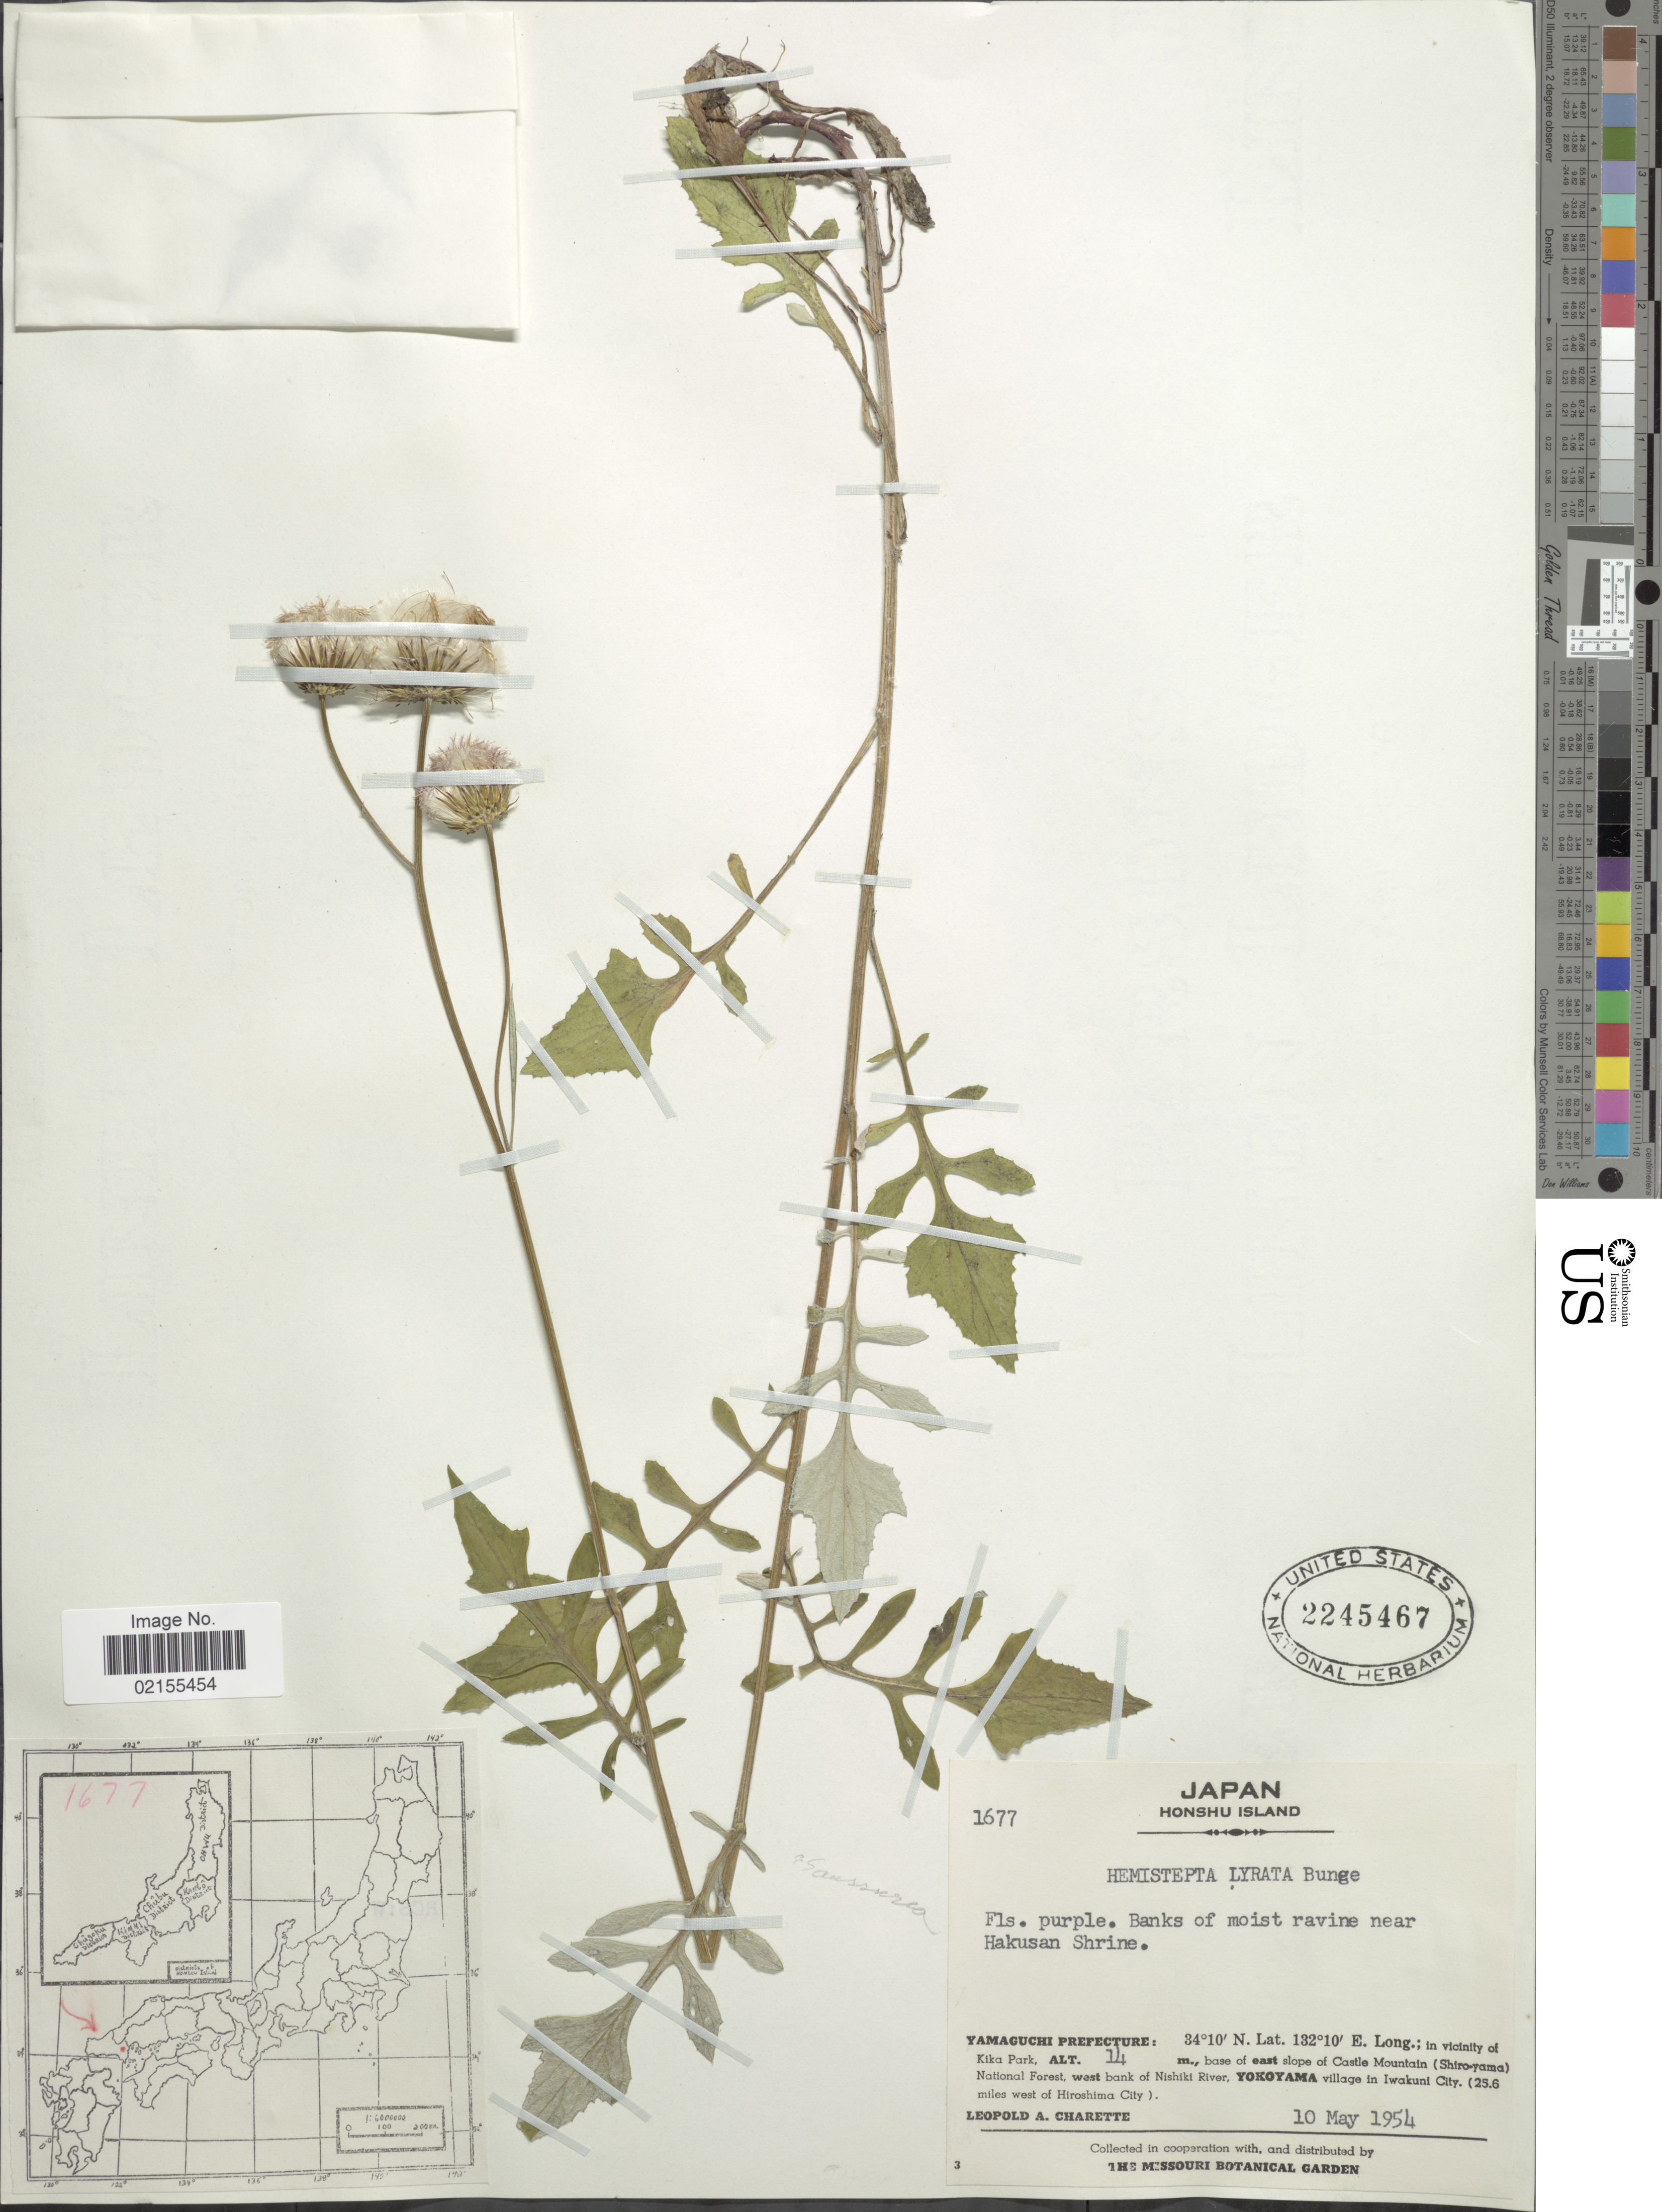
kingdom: Plantae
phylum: Tracheophyta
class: Magnoliopsida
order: Asterales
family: Asteraceae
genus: Hemistepta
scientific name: Hemistepta lyrata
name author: Bunge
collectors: L. A. Charette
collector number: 1677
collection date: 1954-05-10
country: Japan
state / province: Yamaguti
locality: Honshu Island, ravine near Hakusan Shrine, Yamaguchi Prefecture, Vicinity of Kika Park, base of east slope of Castle Mountain (Shiro-yama), National Forest, west bank of Nishiki River, Yokohama village in Iwakuni City (25.6 miles west of Hiroshima City)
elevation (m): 14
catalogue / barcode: US 2245467